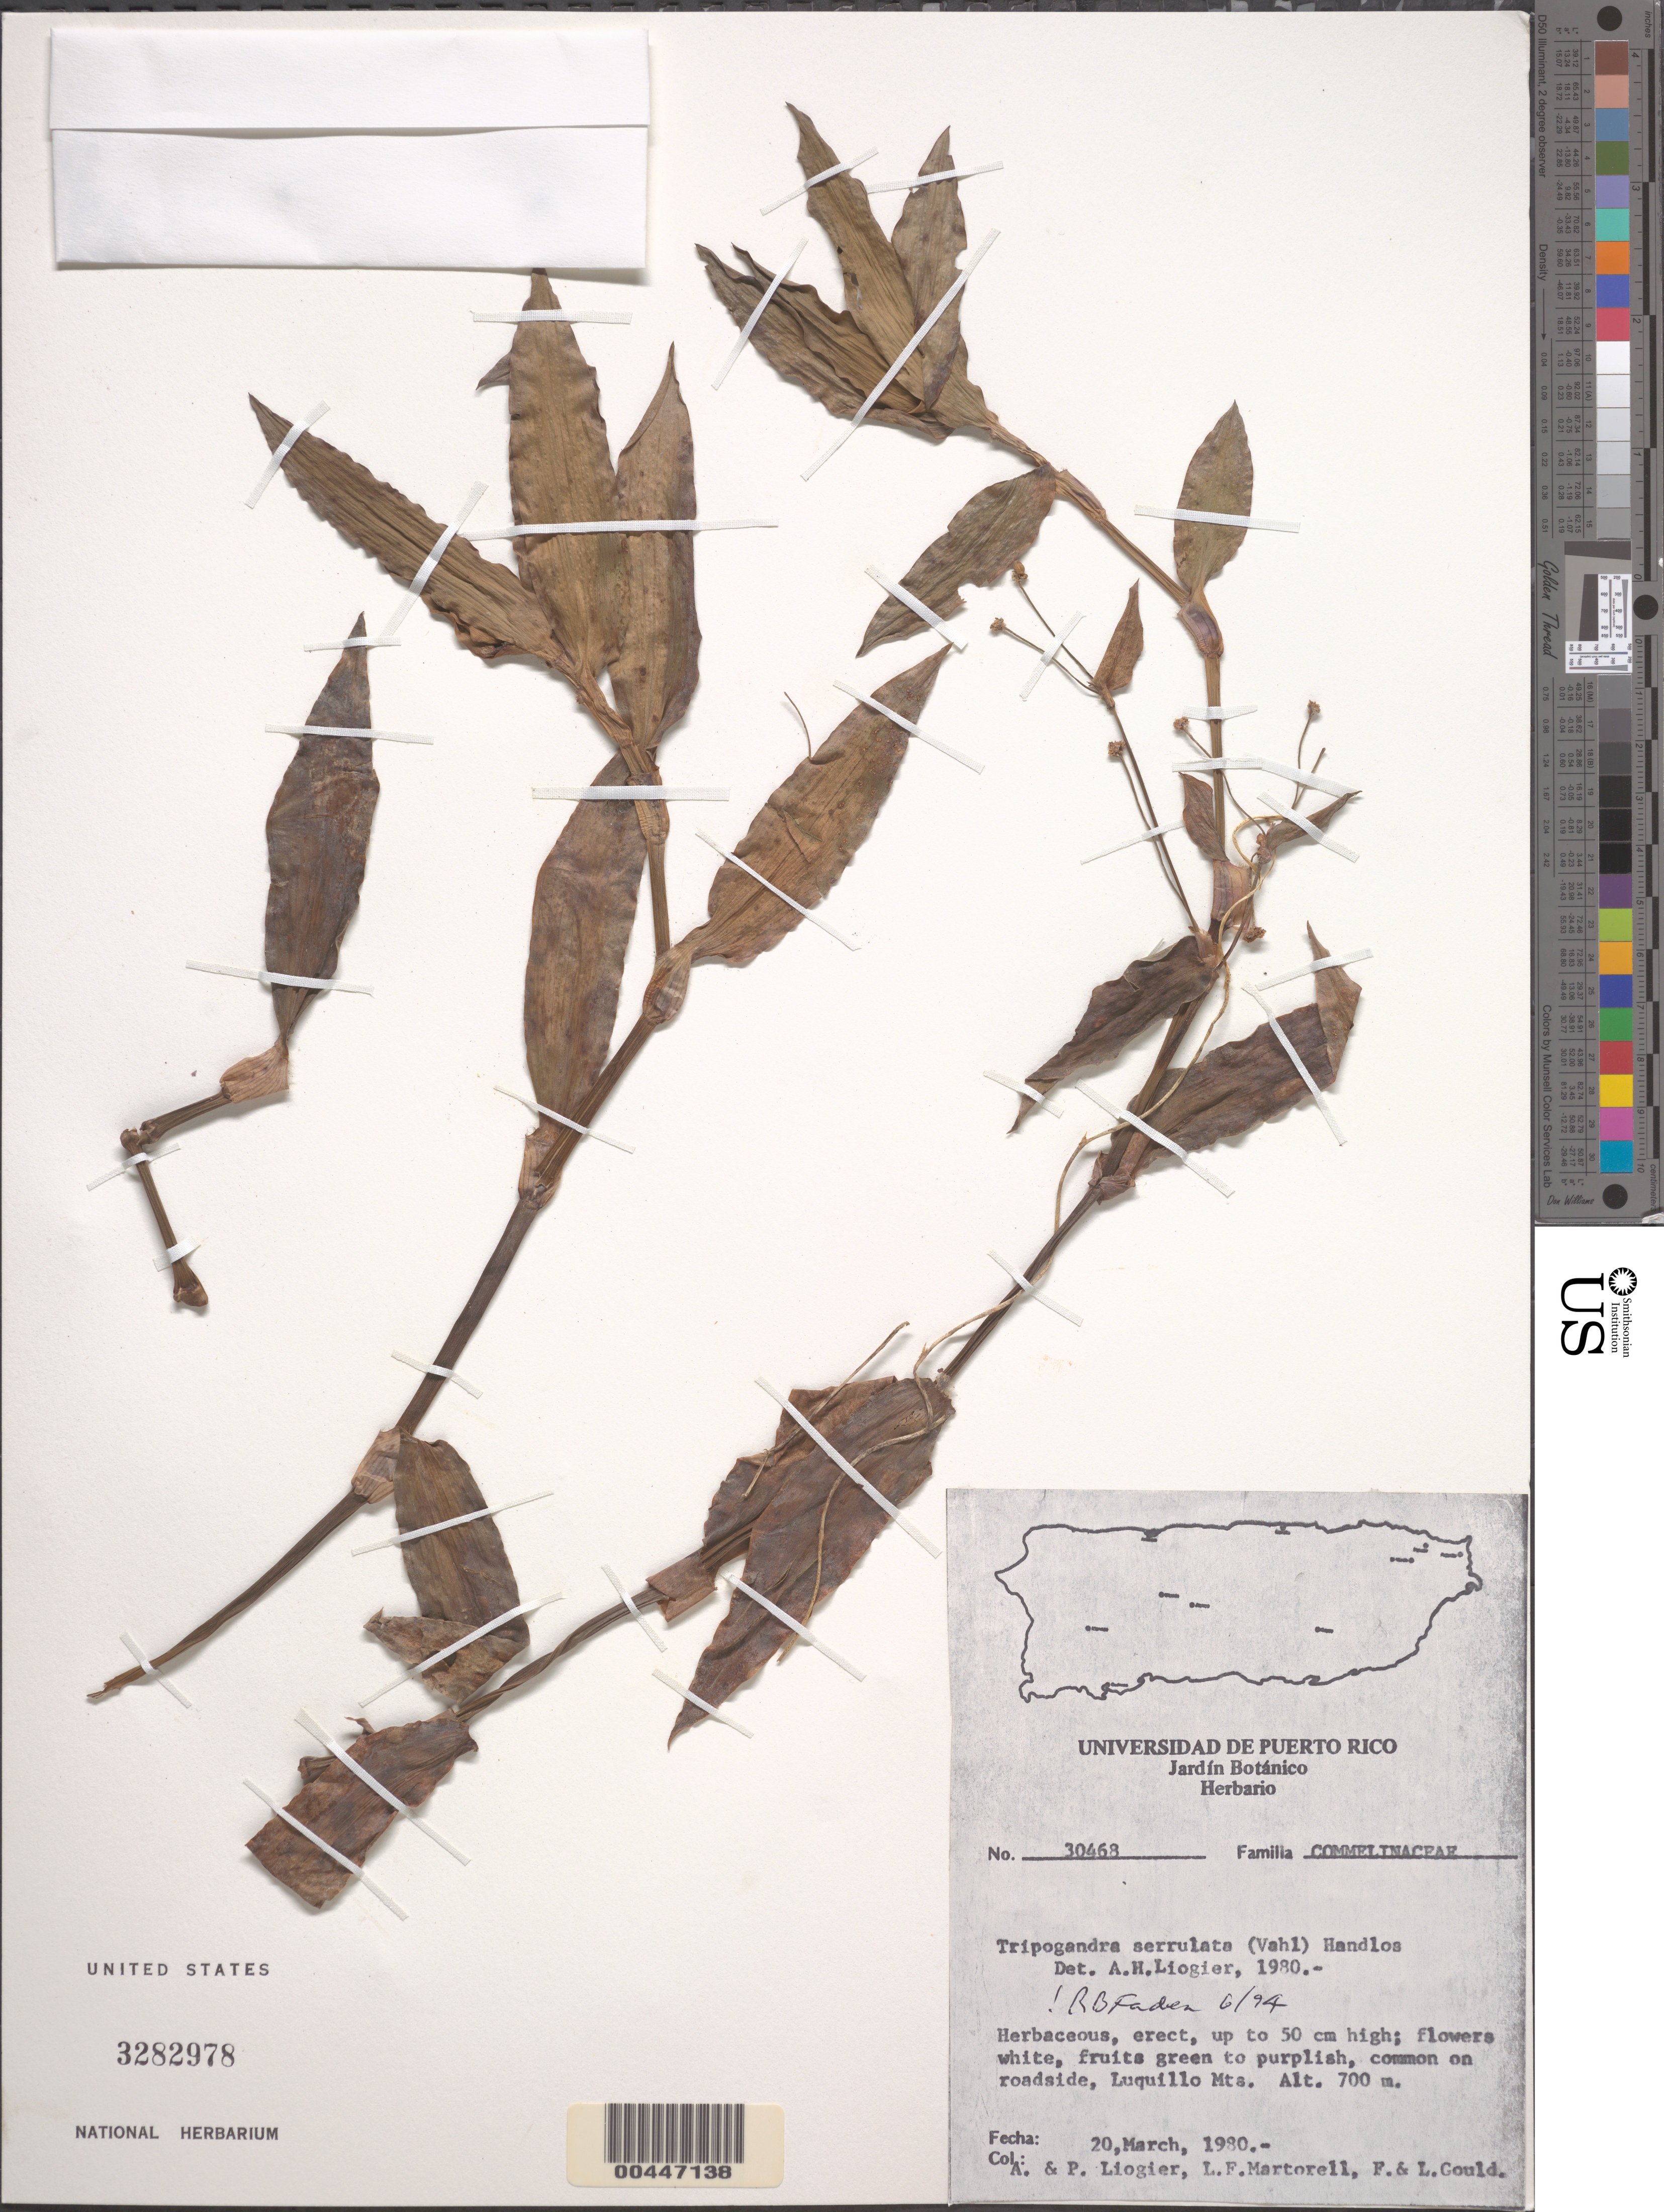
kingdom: Plantae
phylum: Tracheophyta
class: Liliopsida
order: Commelinales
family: Commelinaceae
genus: Tripogandra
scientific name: Tripogandra serrulata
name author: (Vahl) Handlos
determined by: Faden, Robert B., (US), Smithsonian Institution - National Museum of Natural History (UNITED STATES)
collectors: A. H. Liogier, M. P. Liogier, L. Martorell, F. Gould & L. Gould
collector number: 30468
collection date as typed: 20 Mar 1980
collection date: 1980-03-20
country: Puerto Rico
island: Greater Antilles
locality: Luquillo mts.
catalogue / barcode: US 3282978